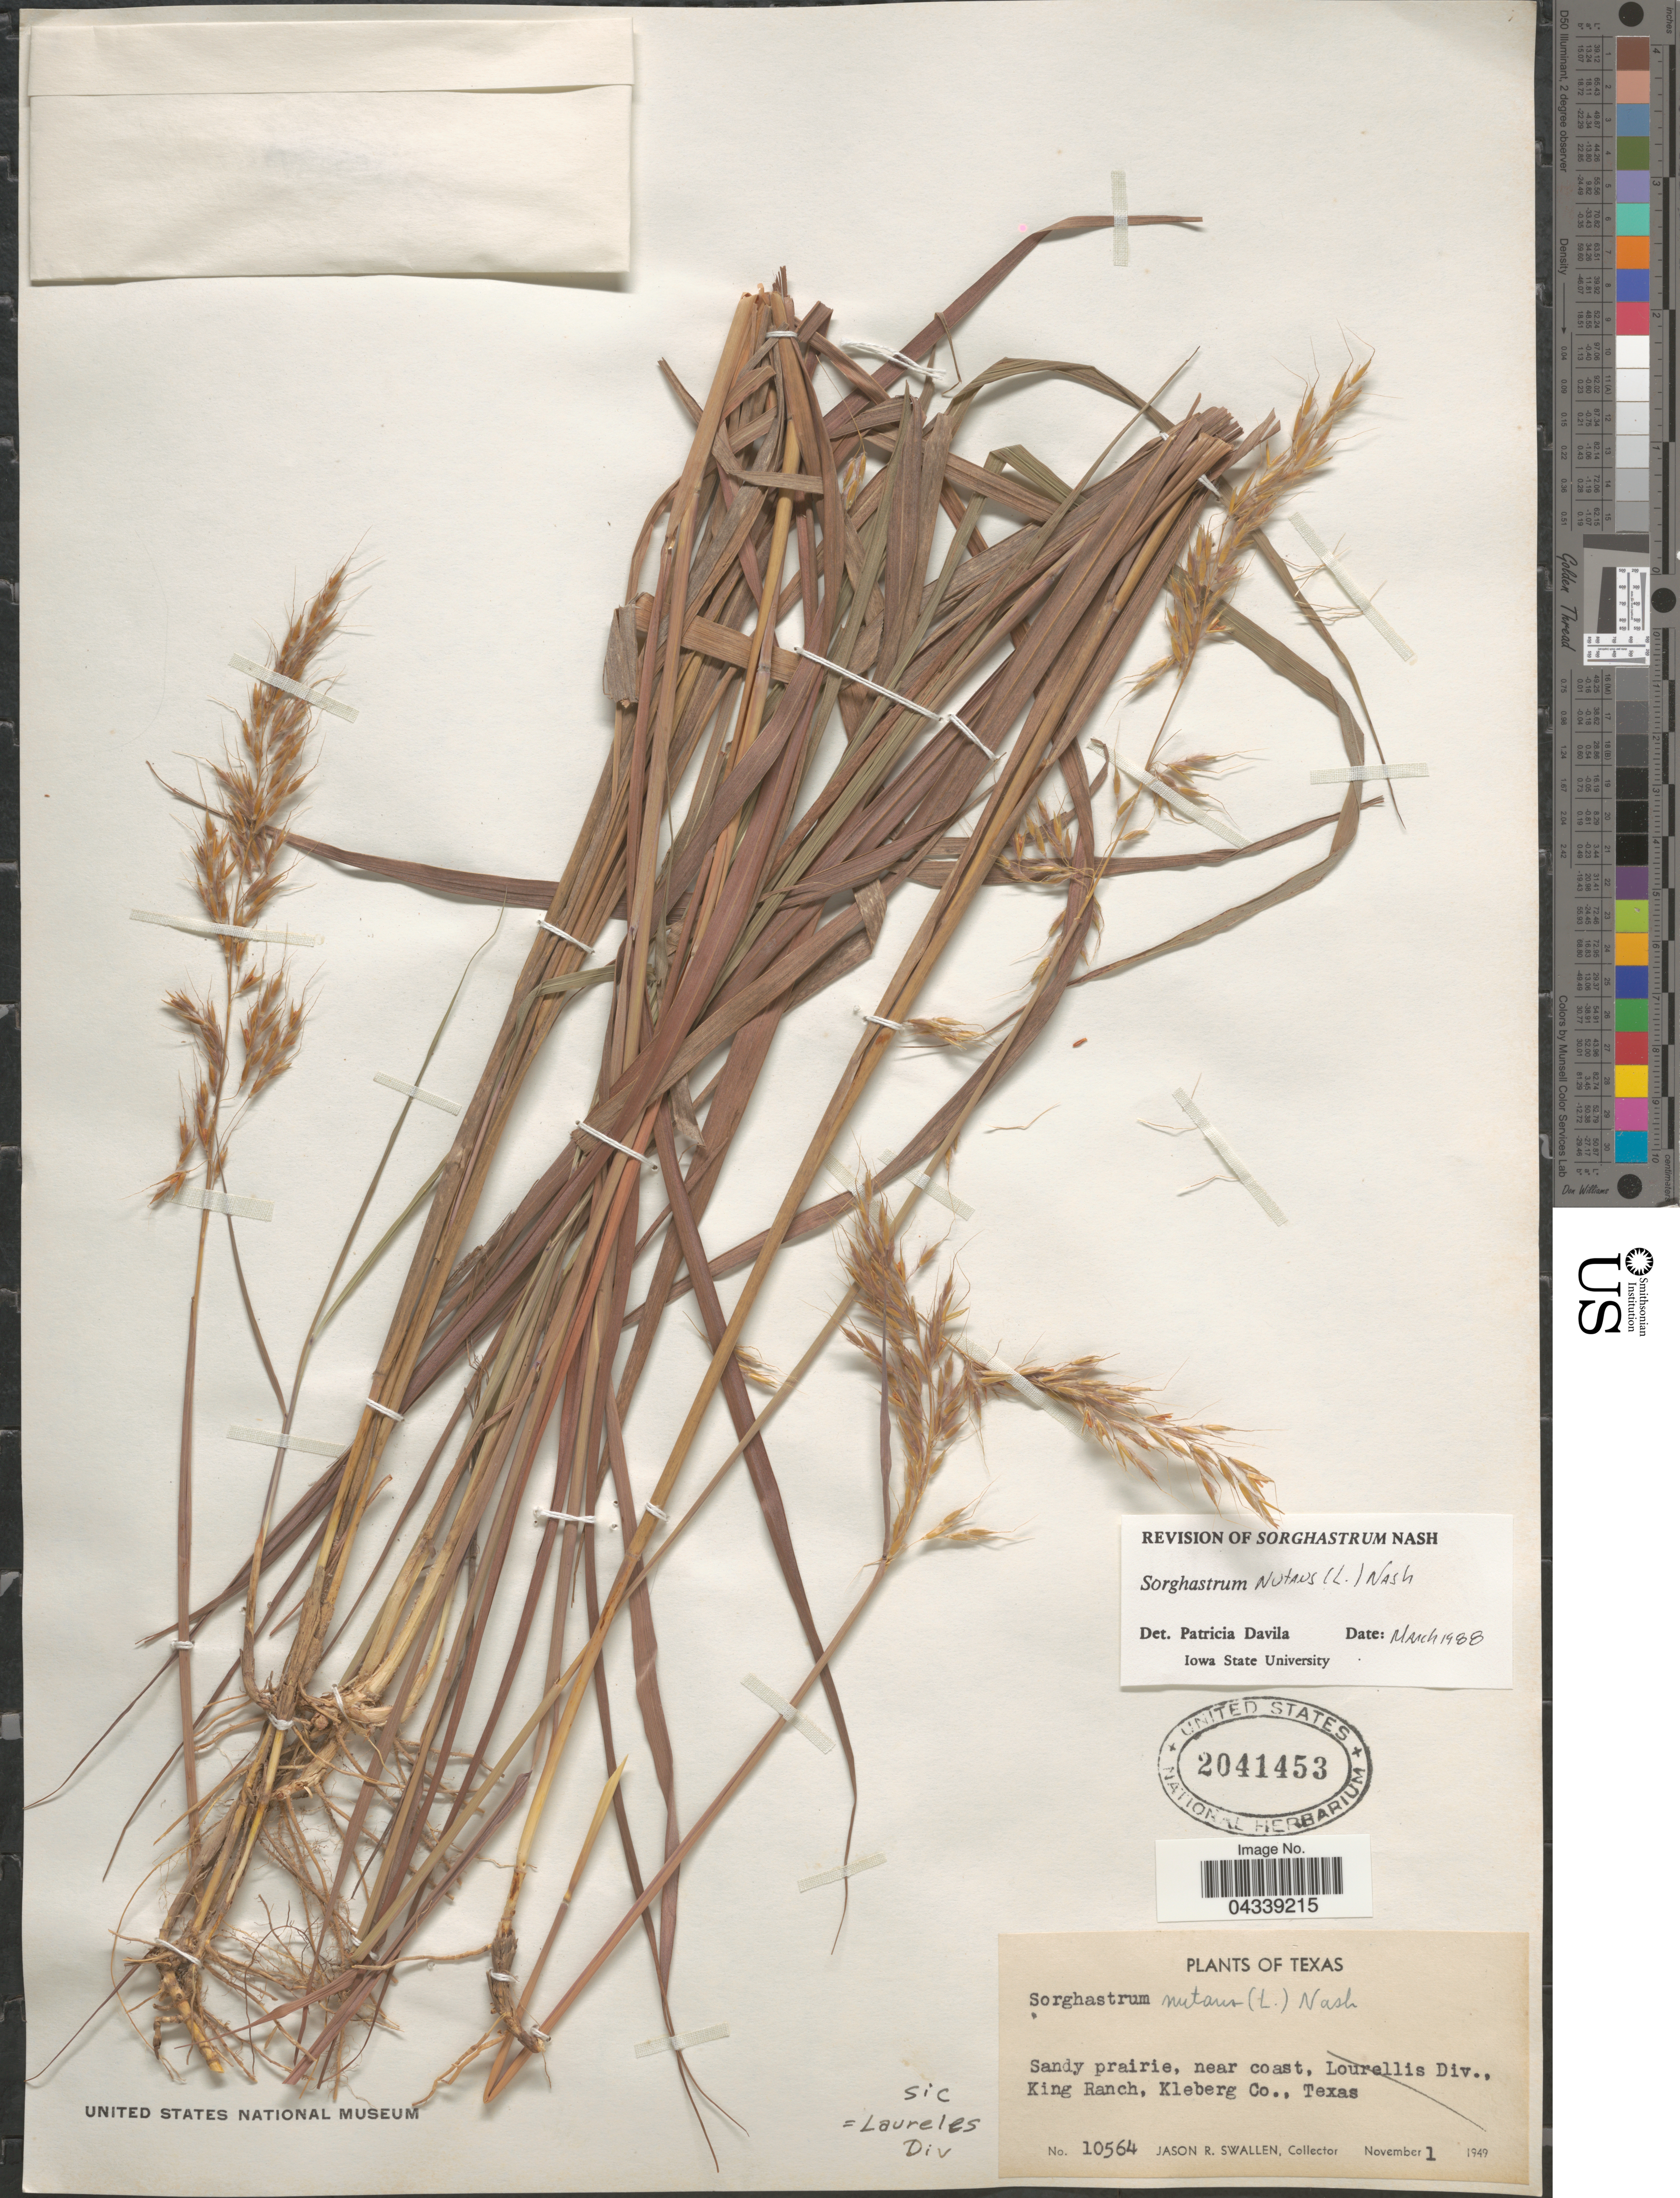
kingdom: Plantae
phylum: Tracheophyta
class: Liliopsida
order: Poales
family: Poaceae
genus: Sorghastrum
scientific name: Sorghastrum nutans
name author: (L.) Nash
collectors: J. R. Swallen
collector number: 10564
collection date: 1949-11-01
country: United States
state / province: Texas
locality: Sandy prairie, near coast, Lourellis Div., King Ranch, Kleberg Co.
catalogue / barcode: US 2041453